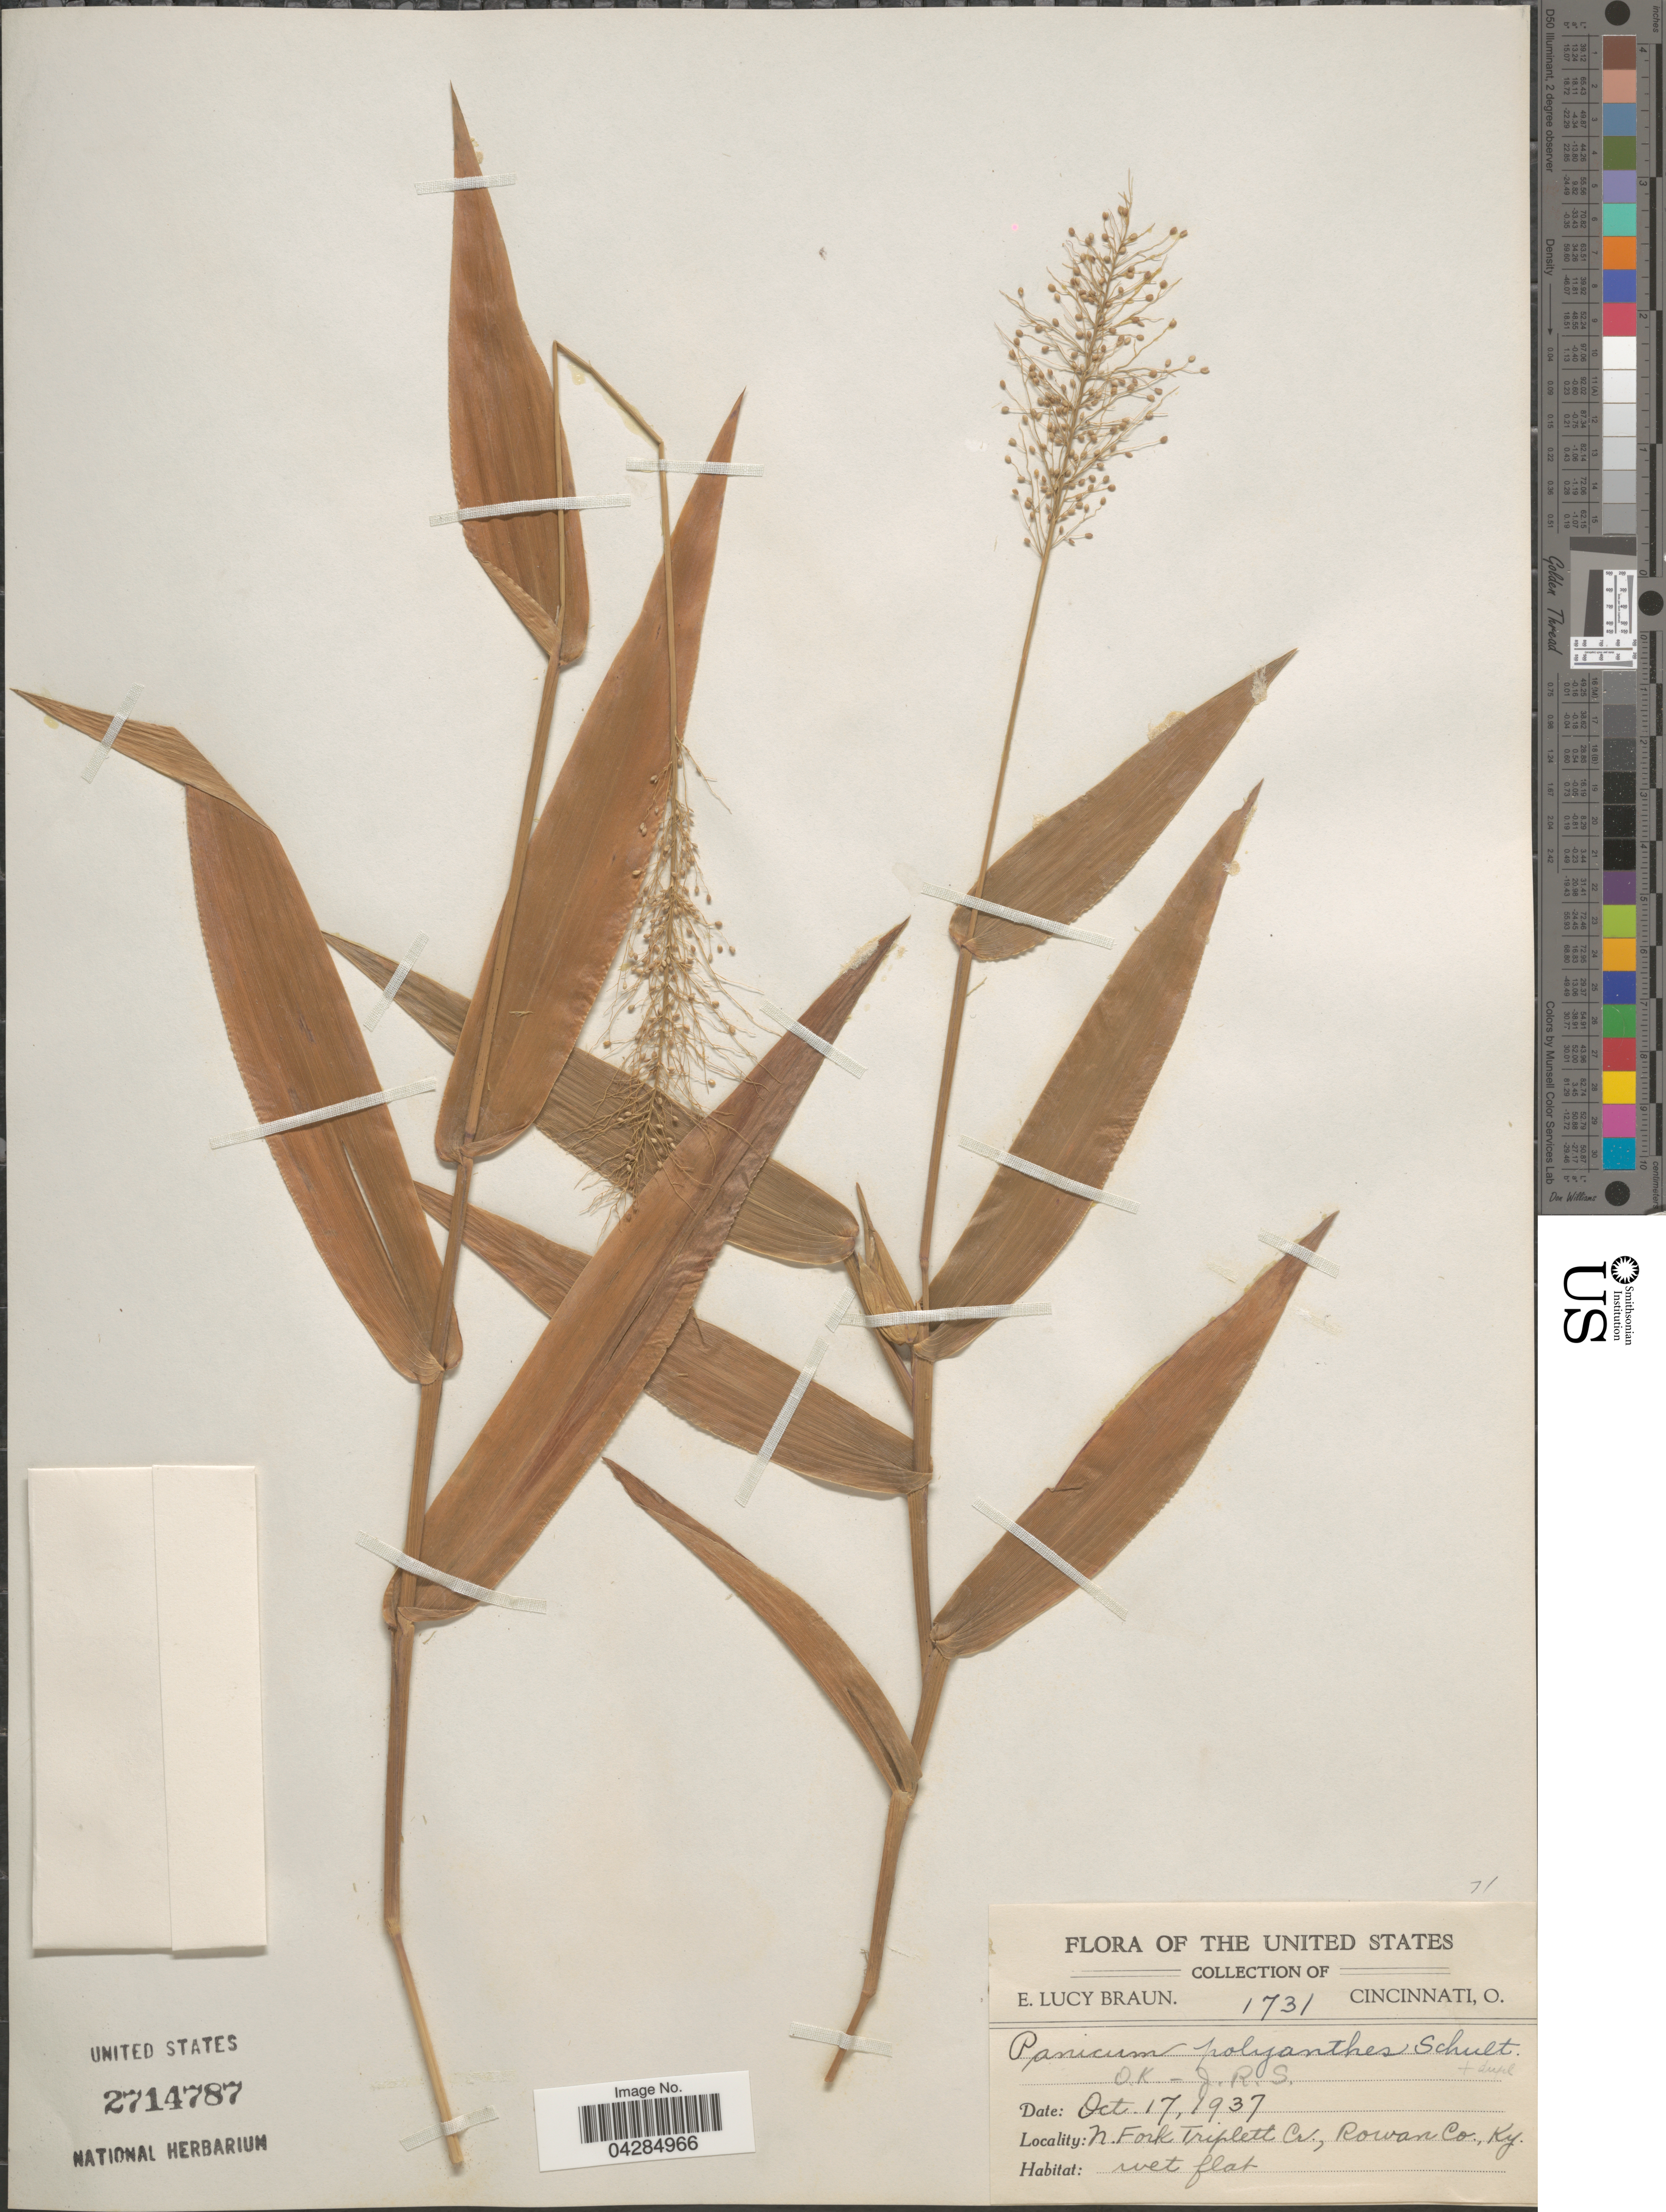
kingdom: Plantae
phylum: Tracheophyta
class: Liliopsida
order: Poales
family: Poaceae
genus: Dichanthelium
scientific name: Dichanthelium portoricense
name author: (Desv. ex Ham.) B.F. Hansen & Wunderlin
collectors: E. L. Braun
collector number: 1731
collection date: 1937-10-17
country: United States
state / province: Kentucky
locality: N. Fork Triplett Cr., Rowan Co.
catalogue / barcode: US 2714787